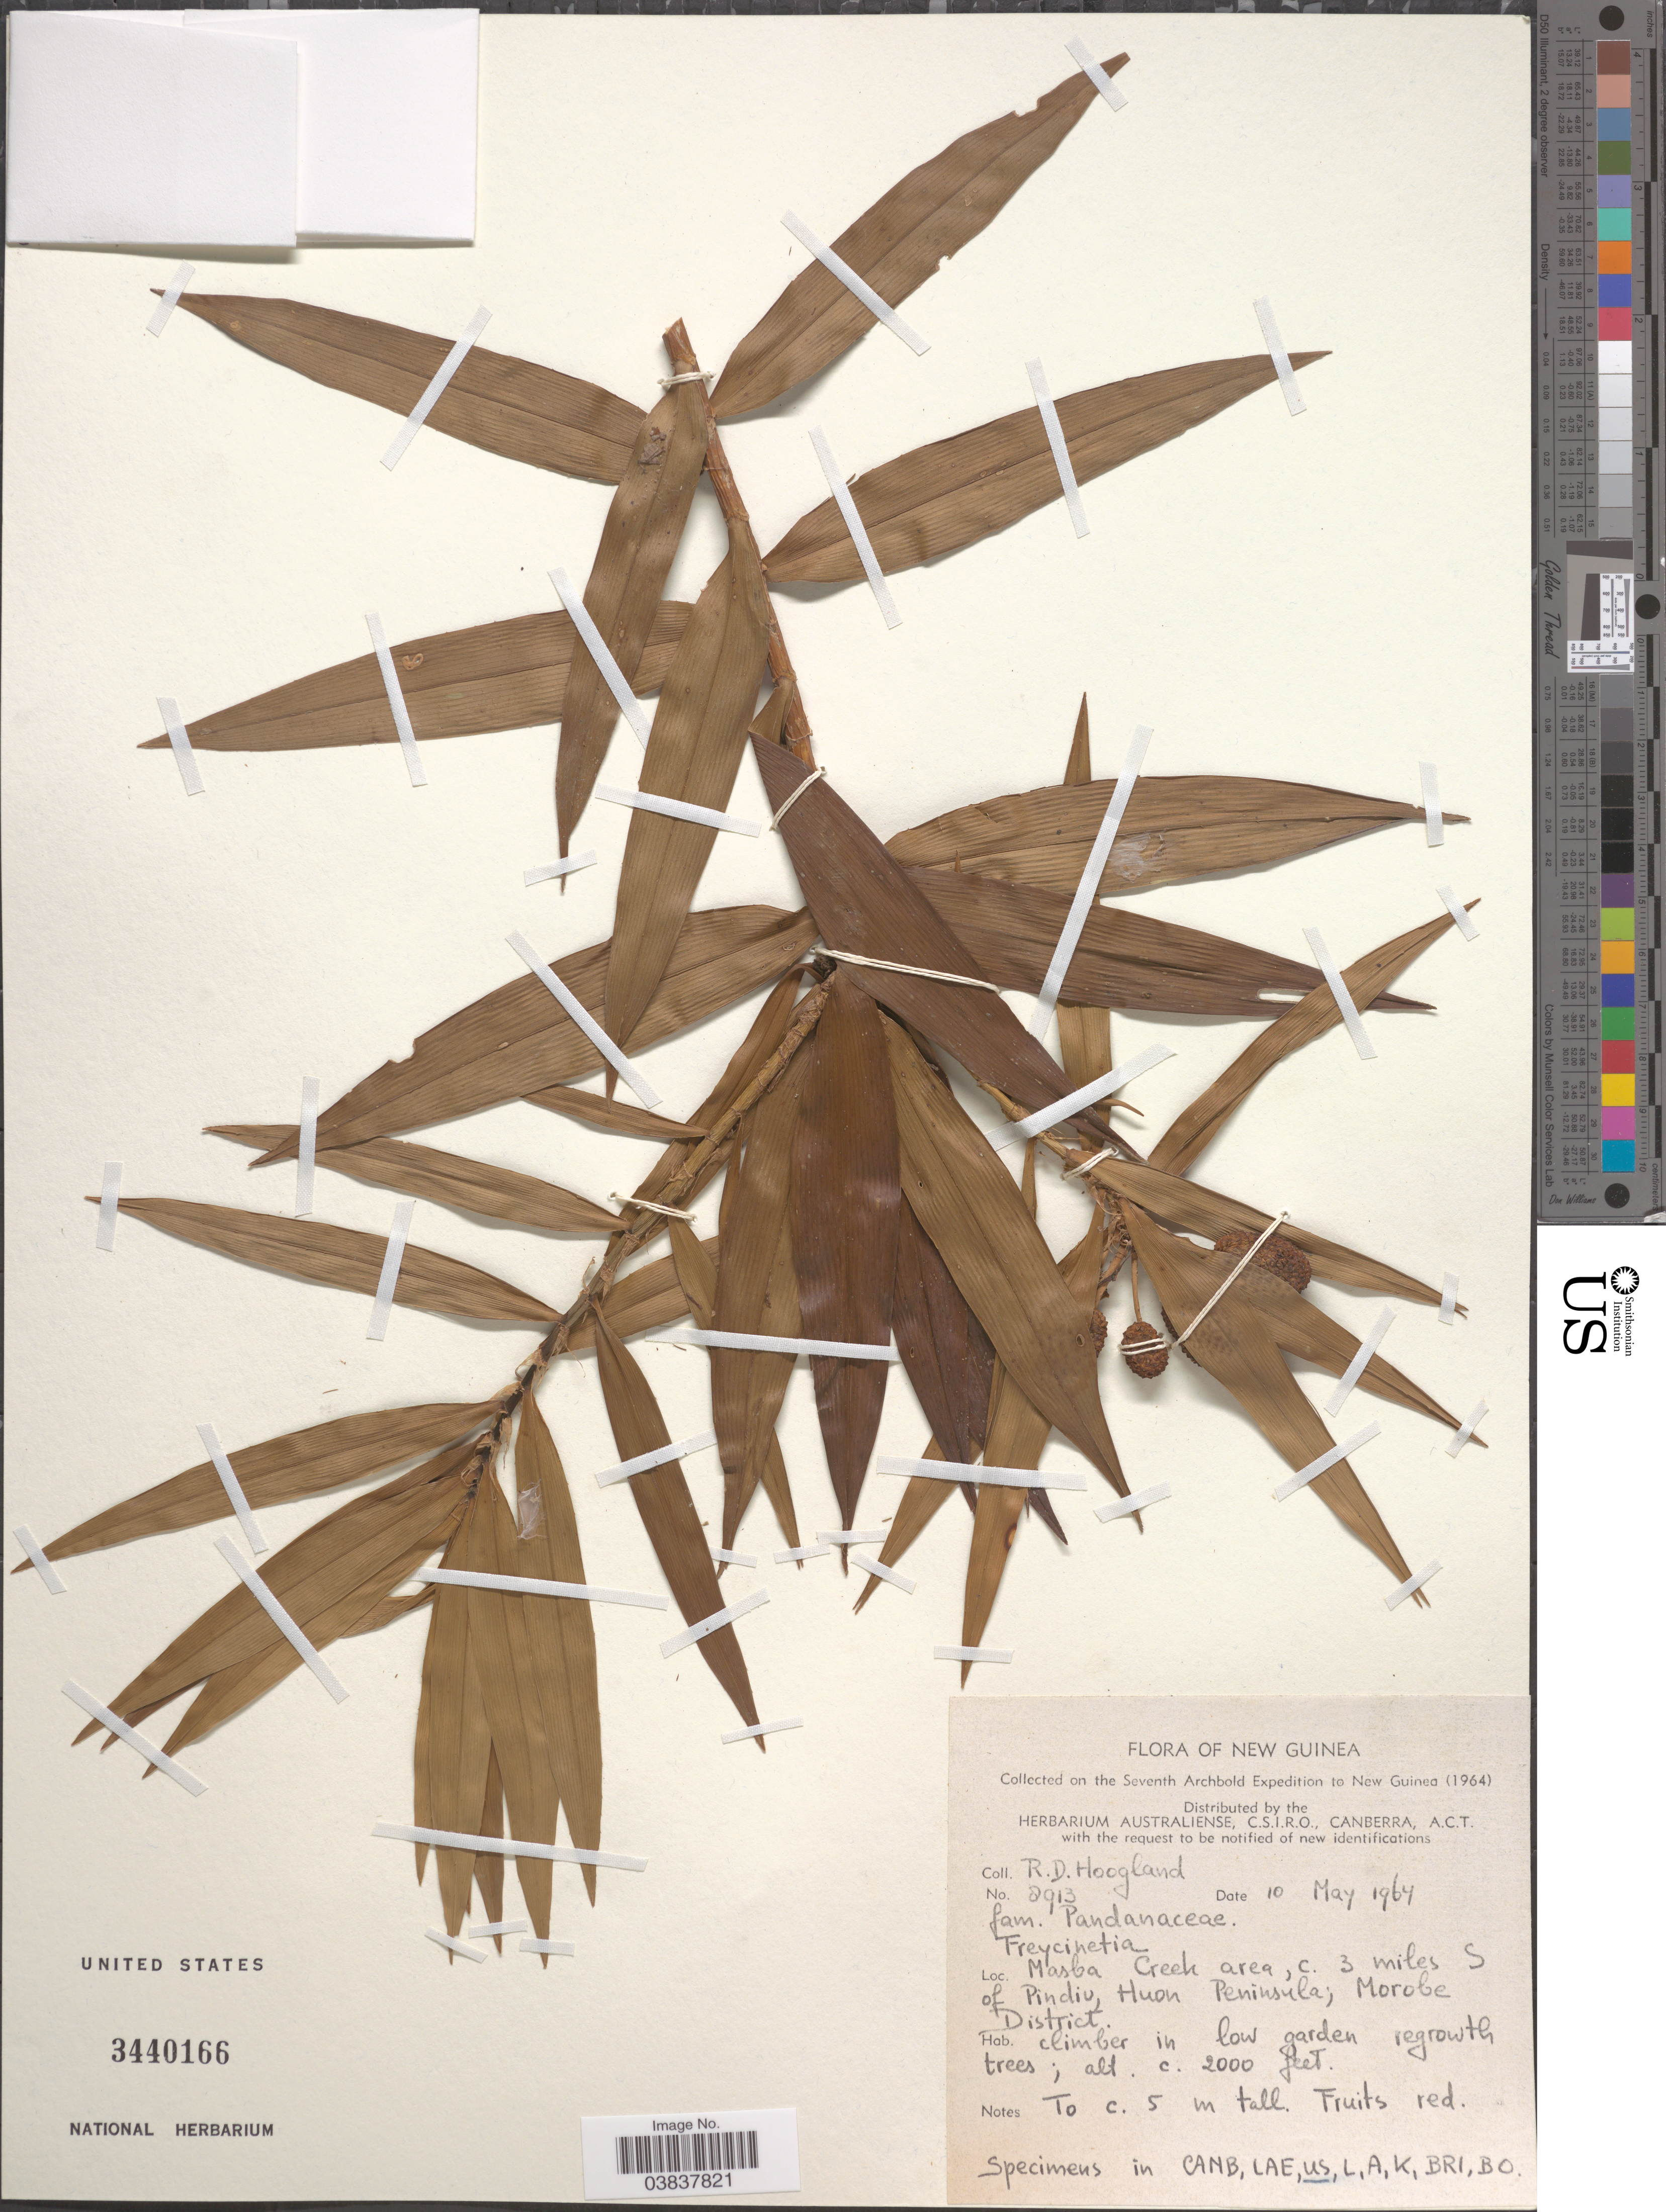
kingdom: Plantae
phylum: Tracheophyta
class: Liliopsida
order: Pandanales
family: Pandanaceae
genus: Freycinetia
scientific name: Freycinetia sp.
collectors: R. D. Hoogland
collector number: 8913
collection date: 1964-05-10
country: Papua New Guinea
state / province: Morobe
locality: New Guinea. Masba Creek area, c. 3 miles S of Pindiu, Huon Peninsula; Morobe District.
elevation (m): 610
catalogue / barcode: US 3440166